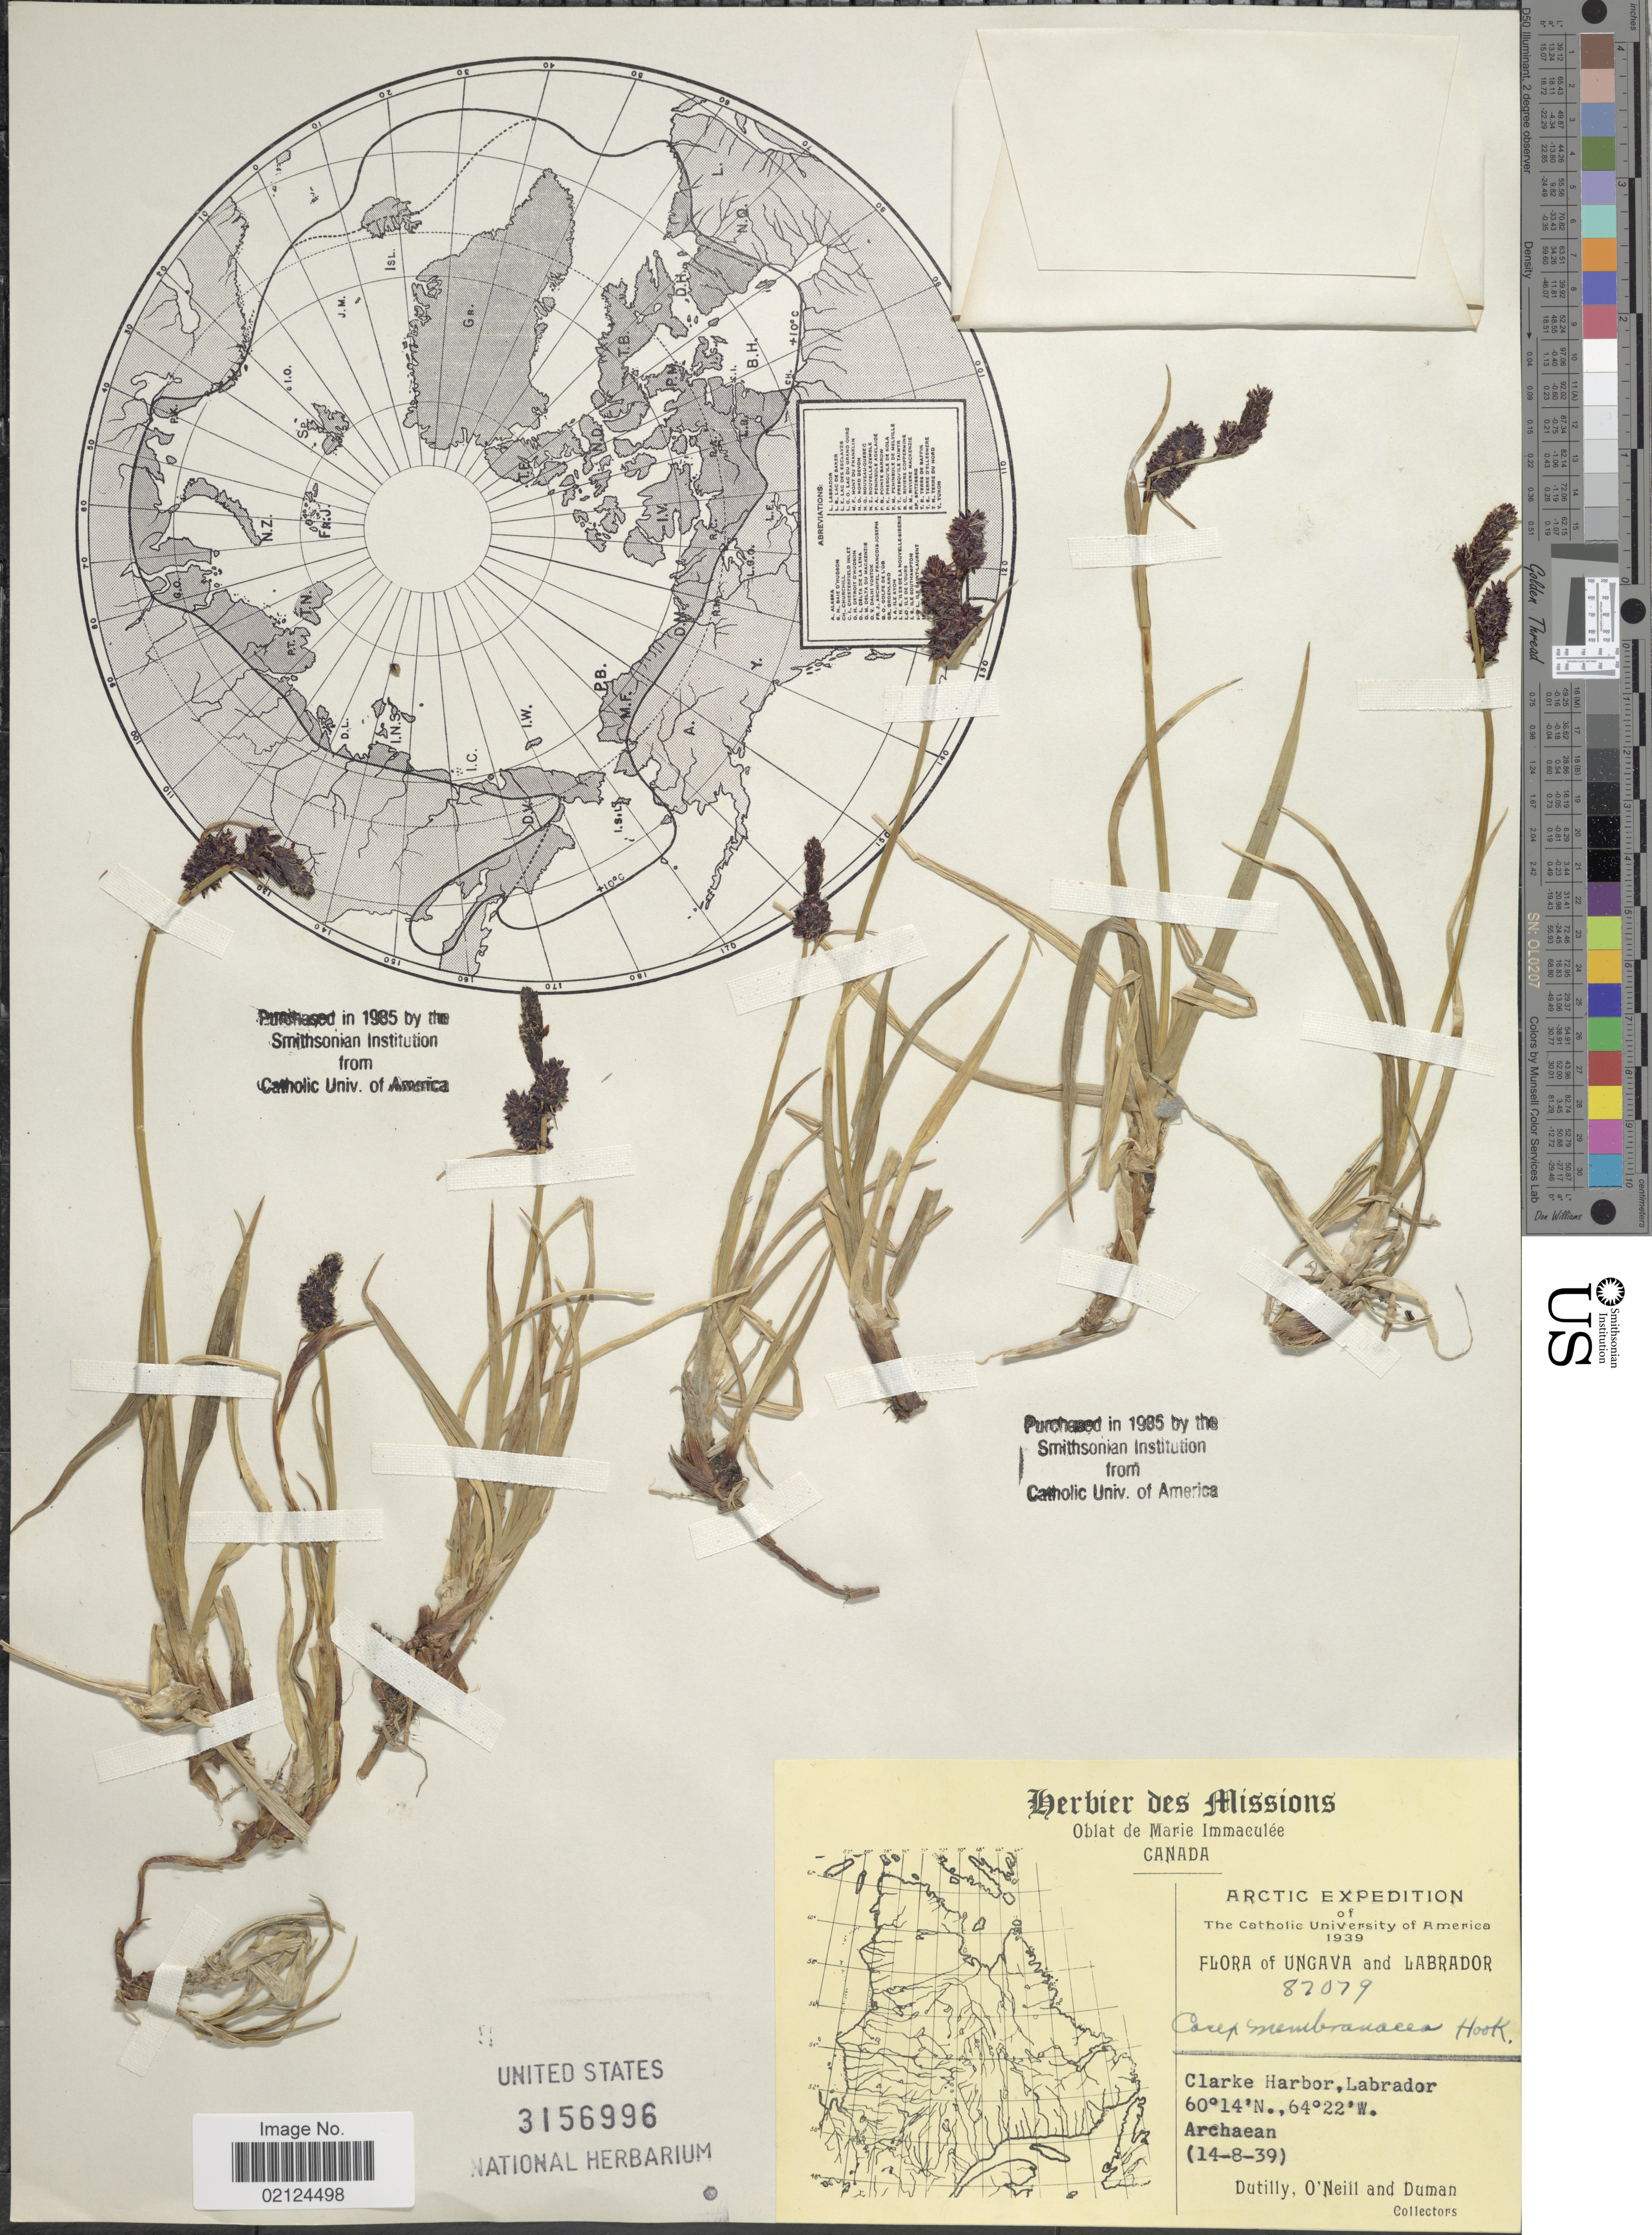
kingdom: Plantae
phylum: Tracheophyta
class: Liliopsida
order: Poales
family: Cyperaceae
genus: Carex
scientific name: Carex membranacea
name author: Hook.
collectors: -. Dutilly, O' Neill & -. Duman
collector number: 87079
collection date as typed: Transcribed d/m/y: 14/8/39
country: Canada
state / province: Newfoundland and Labrador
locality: Ungava and Labrador [unsure placement] Clarke Harbor, Labrador. Arctic.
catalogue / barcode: US 3156996